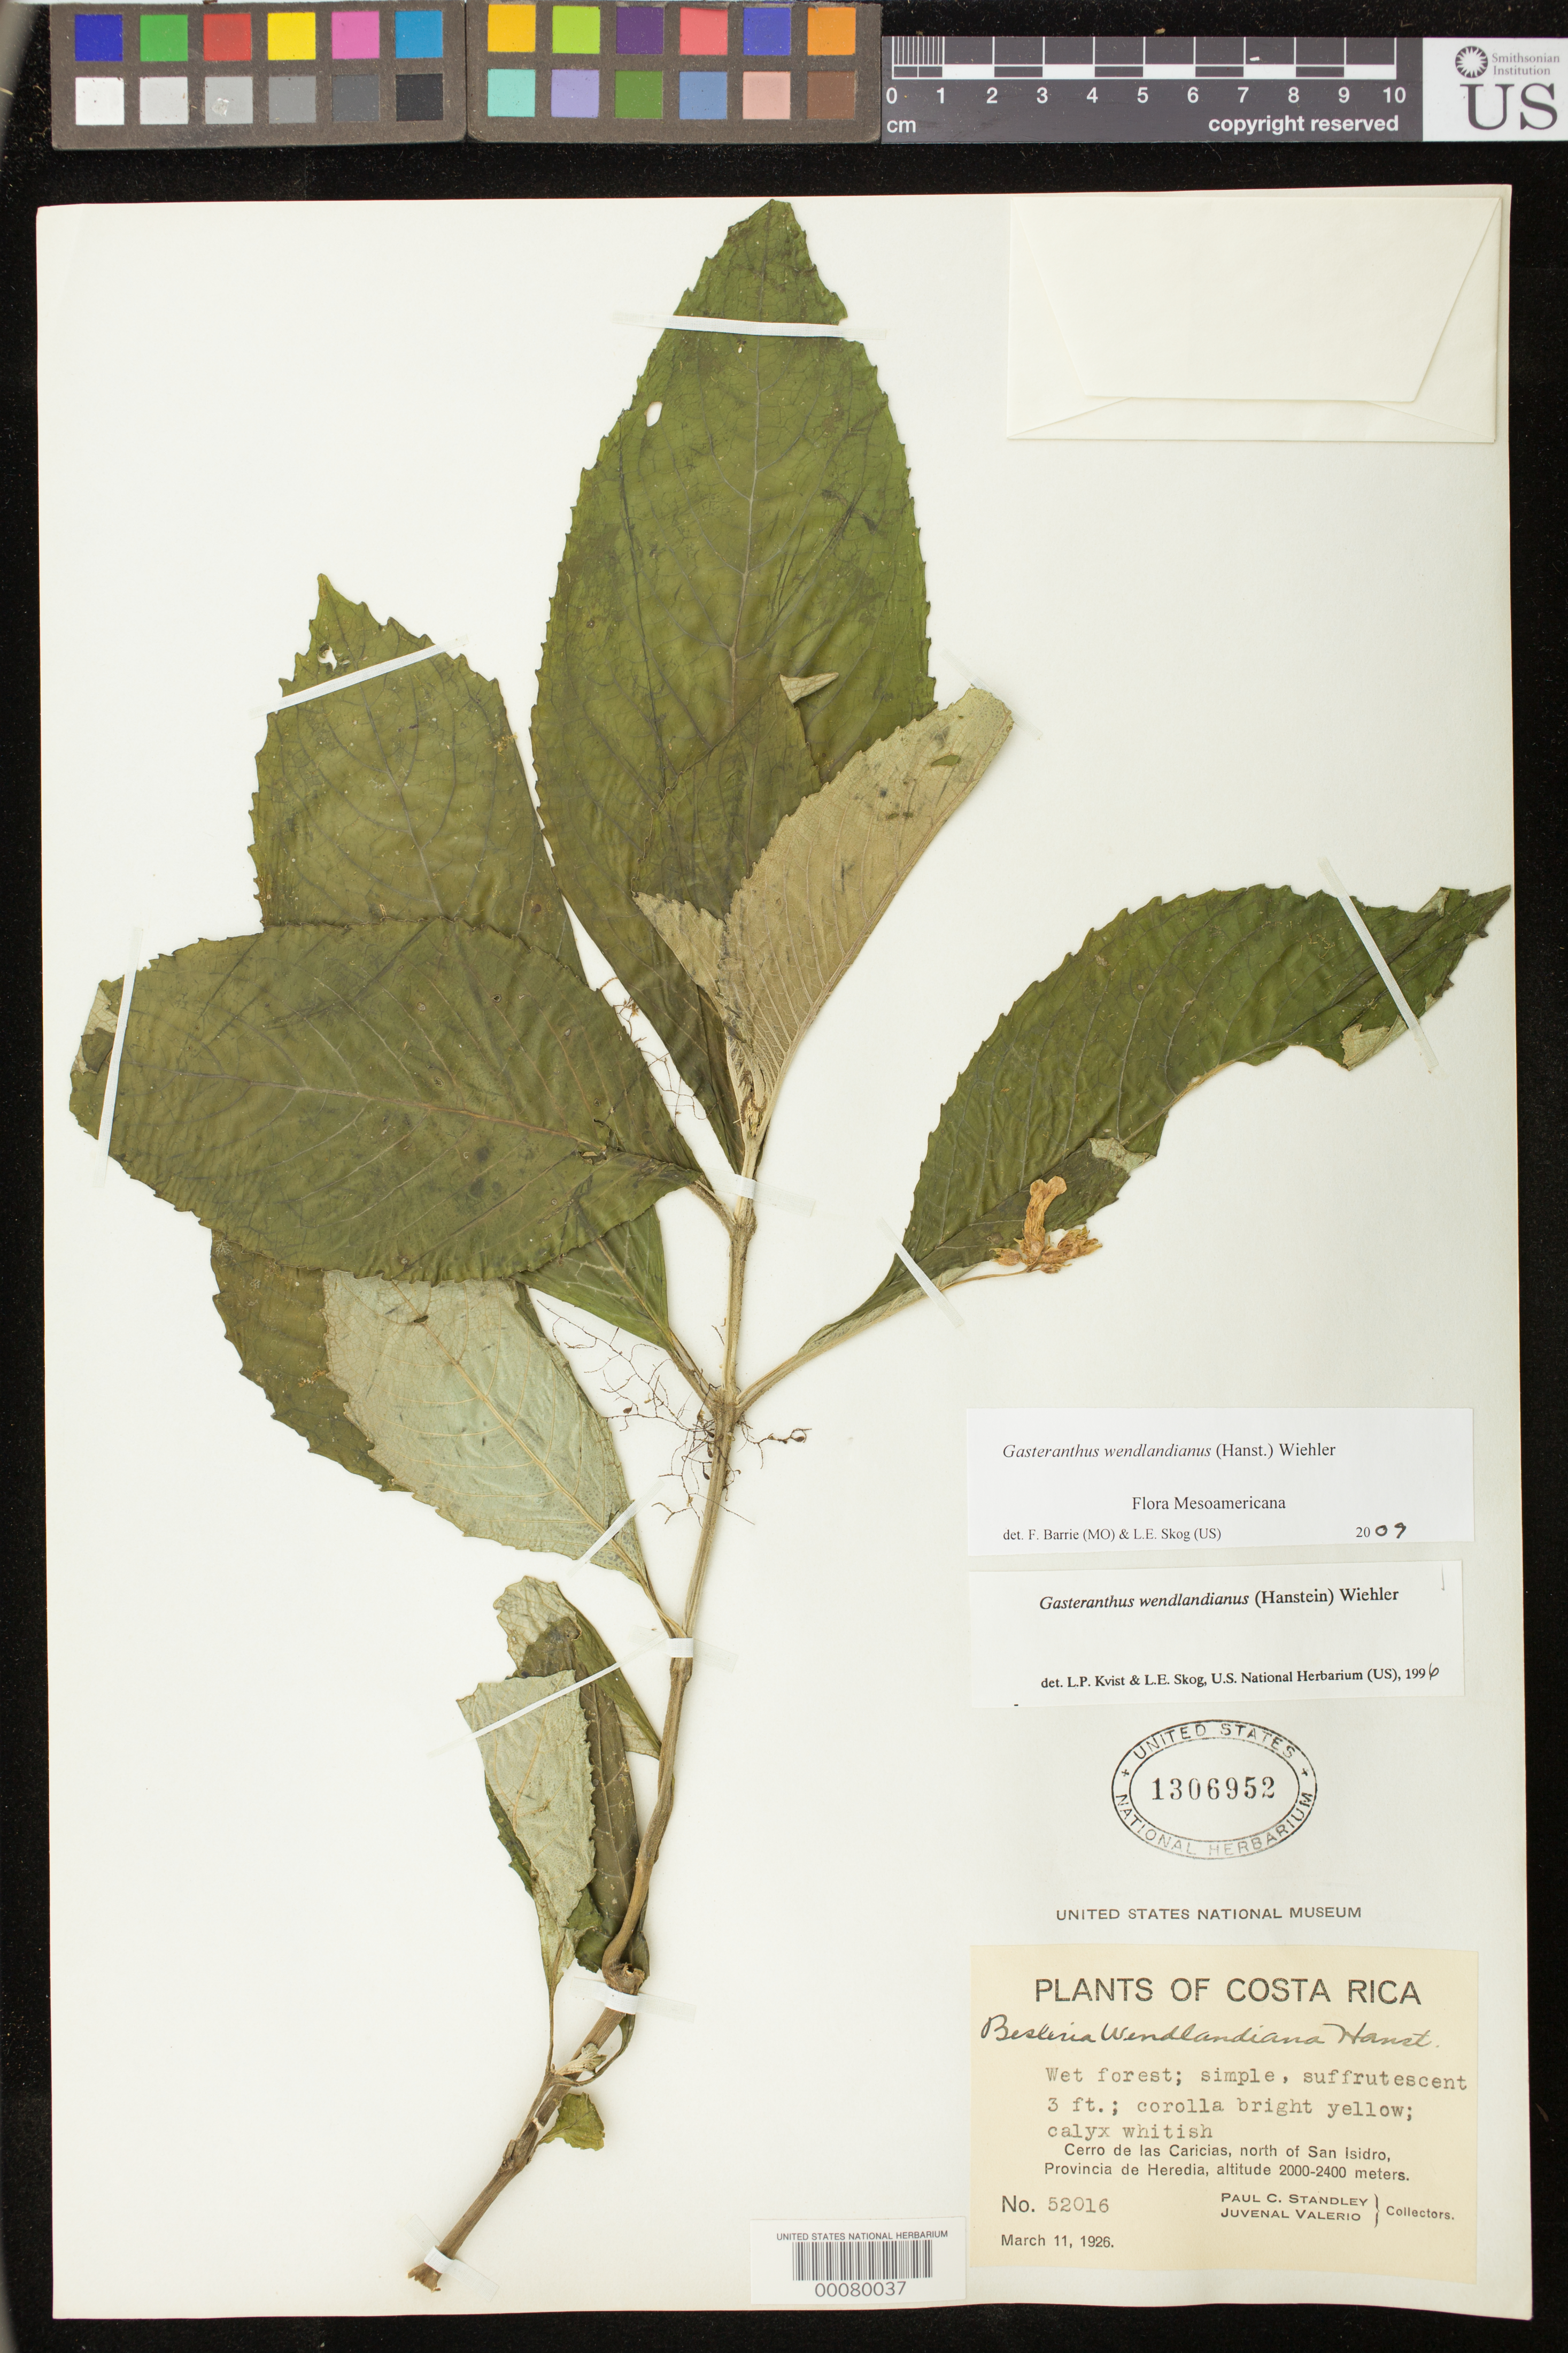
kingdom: Plantae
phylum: Tracheophyta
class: Magnoliopsida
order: Lamiales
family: Gesneriaceae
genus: Gasteranthus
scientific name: Gasteranthus wendlandianus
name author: (Hanst.) Wiehler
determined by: Skog, Laurence E.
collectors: P. C. Standley & J. Valerio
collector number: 52016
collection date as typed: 11 Mar 1926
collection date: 1926-03-11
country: Costa Rica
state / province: Heredia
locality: Cerro de las Caricias, N of San Isidro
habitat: Wet forest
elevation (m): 2000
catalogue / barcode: US 1306952